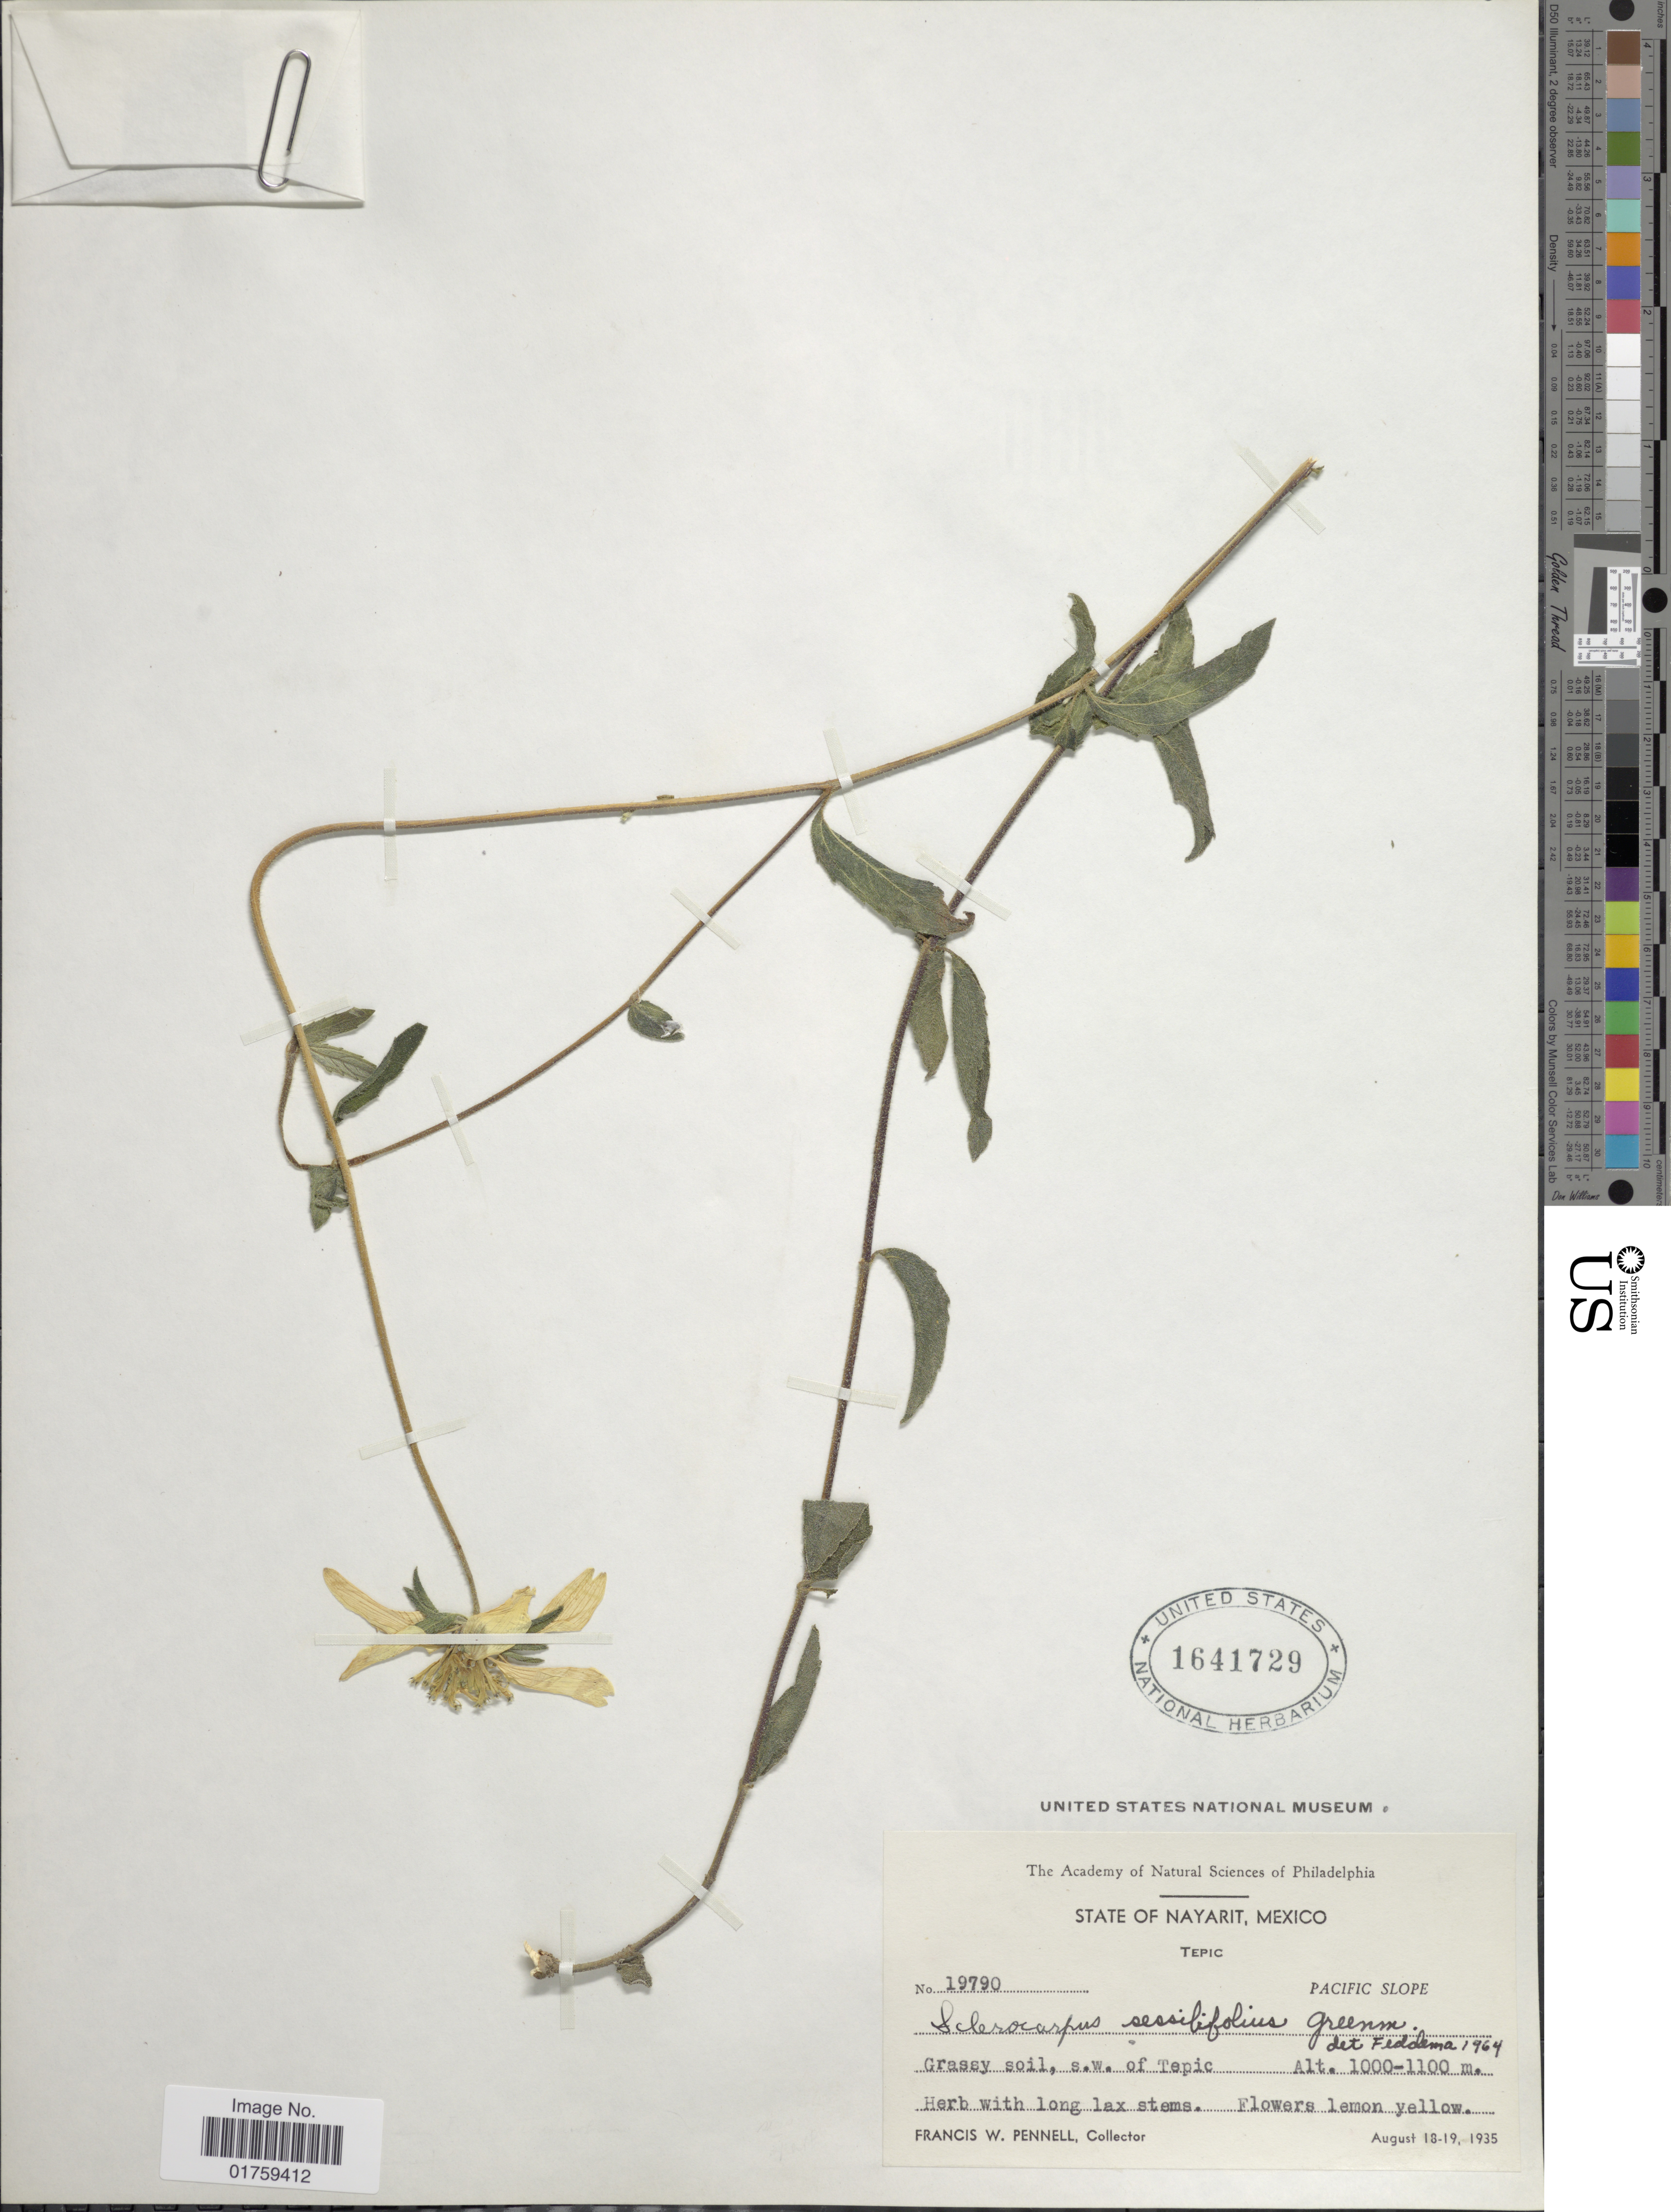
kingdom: Plantae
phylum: Tracheophyta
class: Magnoliopsida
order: Asterales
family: Asteraceae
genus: Sclerocarpus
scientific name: Sclerocarpus sessilifolius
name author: Greenm.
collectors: F. W. Pennell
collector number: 19790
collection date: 1935-08-13/1935-08-19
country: Mexico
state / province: Nayarit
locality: State of Nayarit. Tepic. Pacific slope. s. w. of Tepic.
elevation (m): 1000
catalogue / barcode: US 1641729